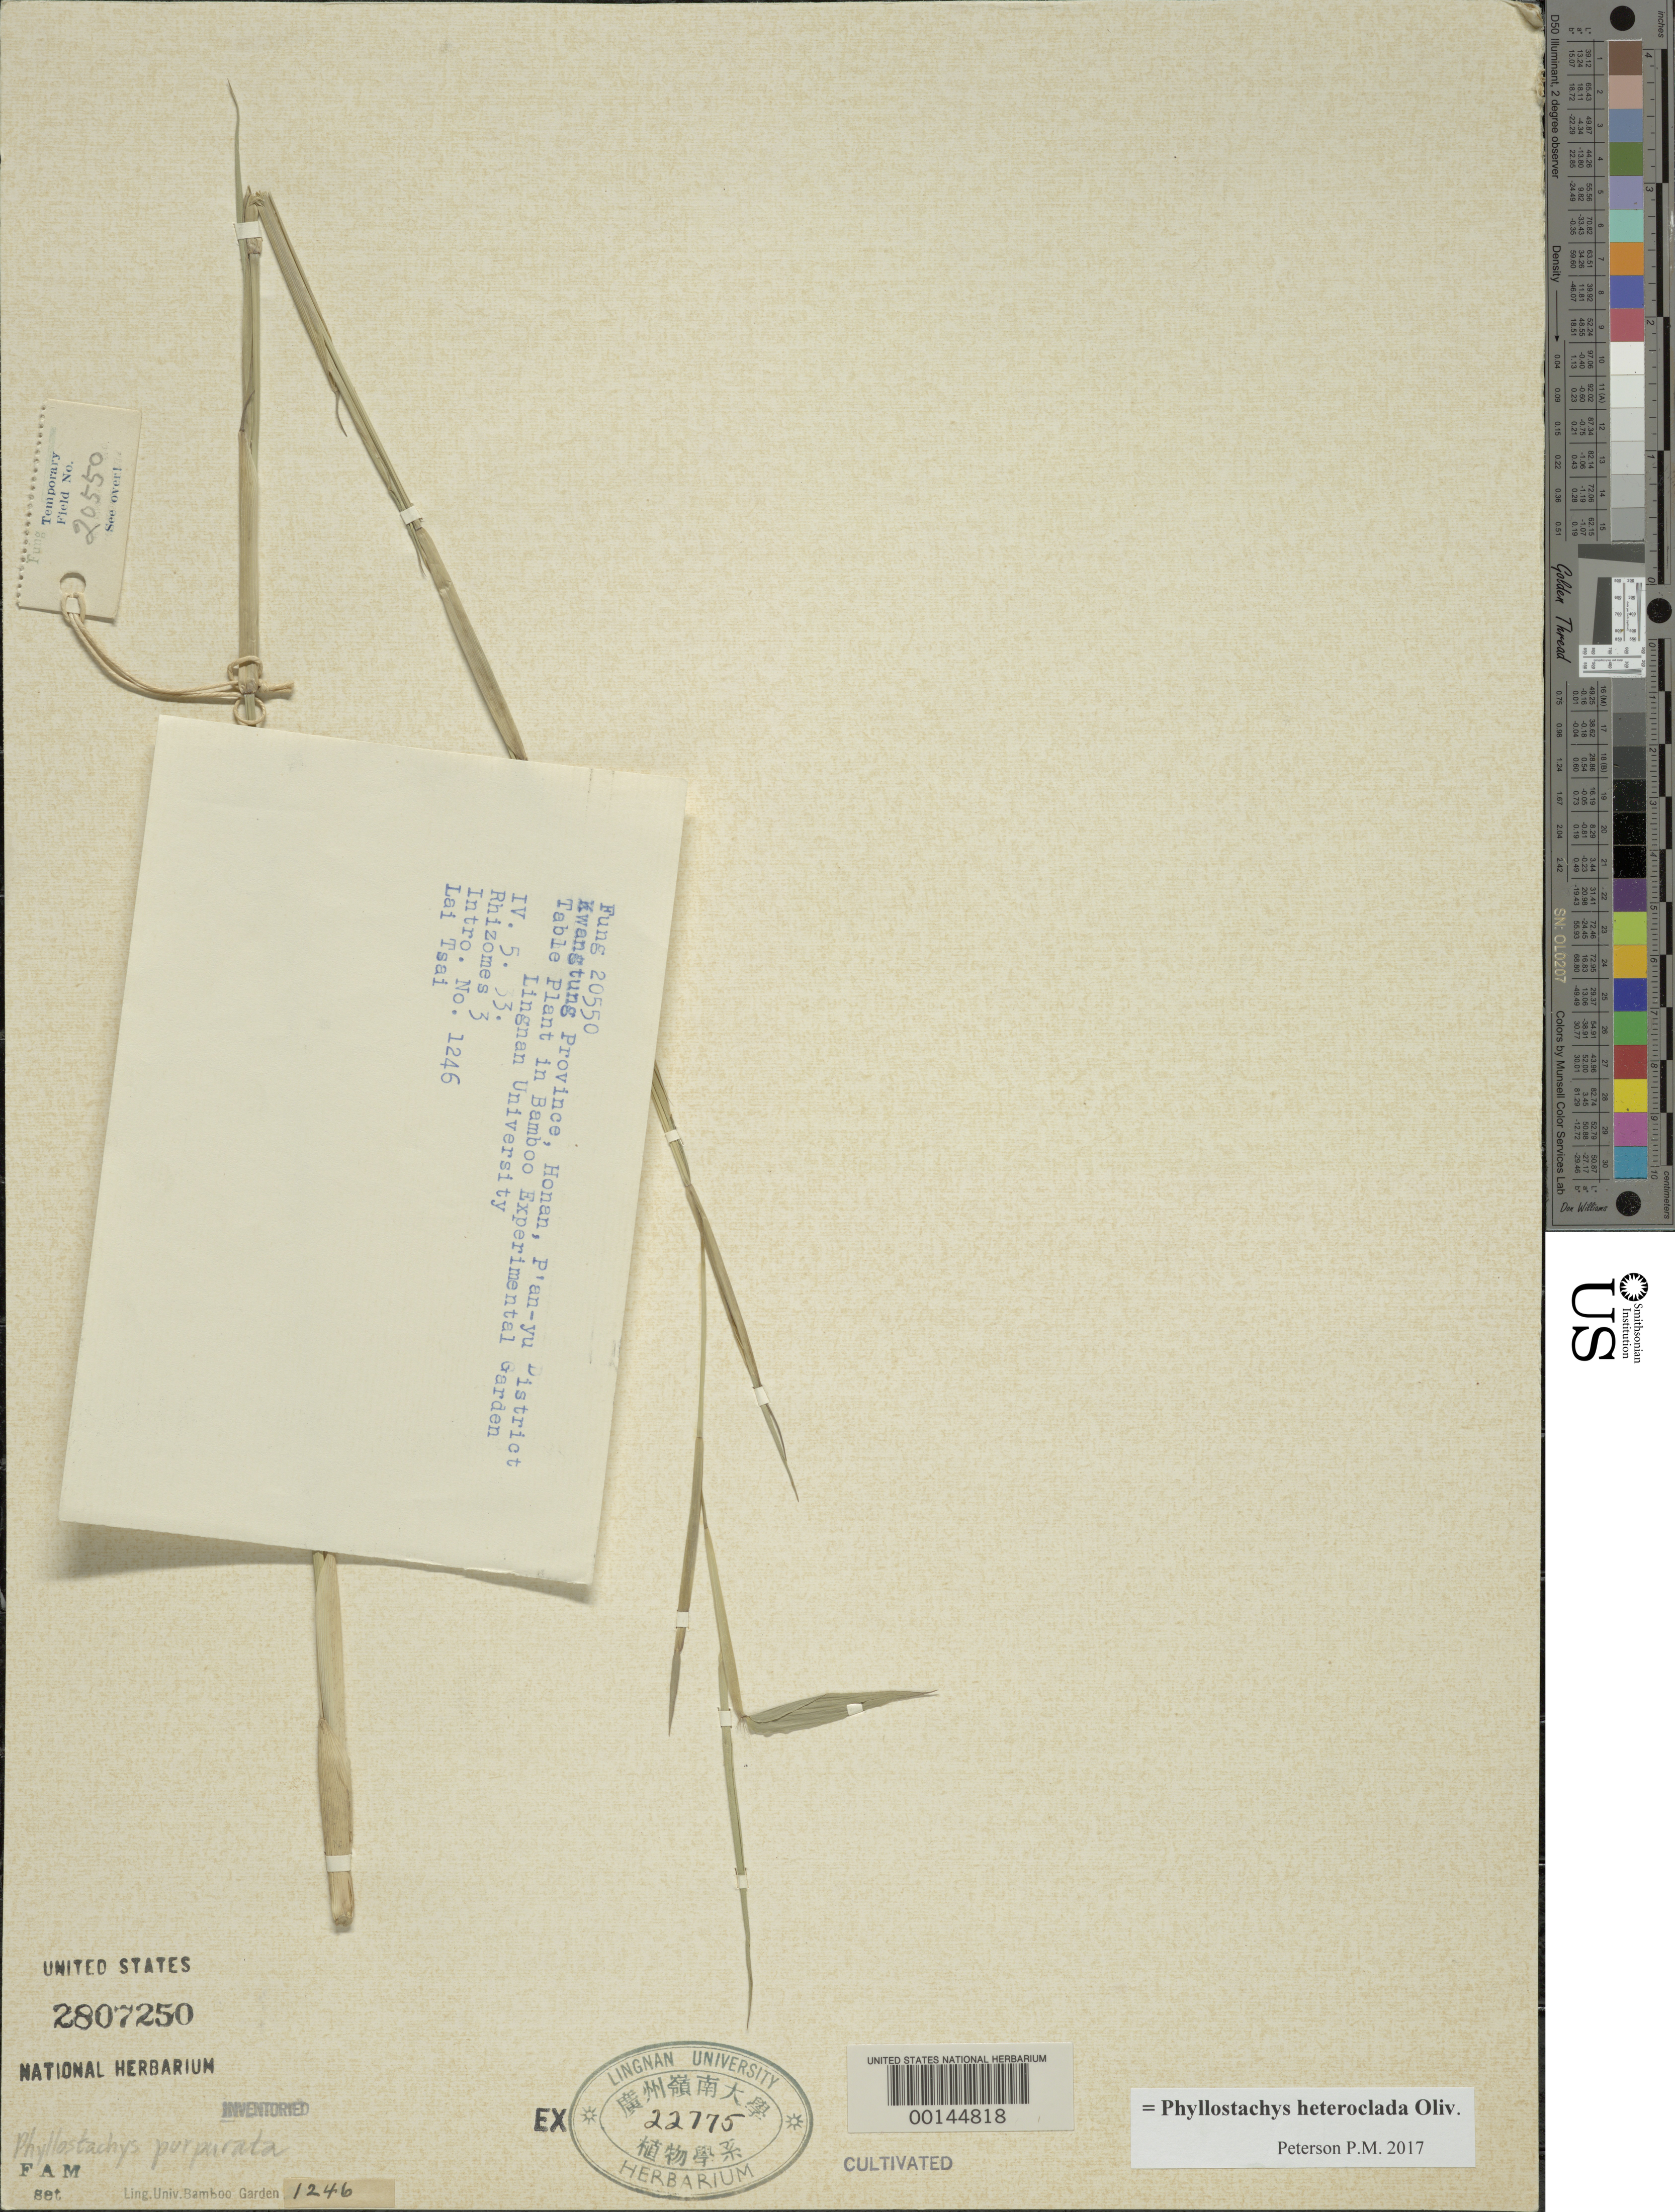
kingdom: Plantae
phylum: Tracheophyta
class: Liliopsida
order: Poales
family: Poaceae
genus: Phyllostachys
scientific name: Phyllostachys heteroclada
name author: Oliv.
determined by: Poaceae Reorganization Project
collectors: H. L. Fung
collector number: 20550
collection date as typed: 05 Apr 1933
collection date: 1933-04-05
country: China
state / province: Guangdong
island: Honam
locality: Honan, p'an-yu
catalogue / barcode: US 2807250